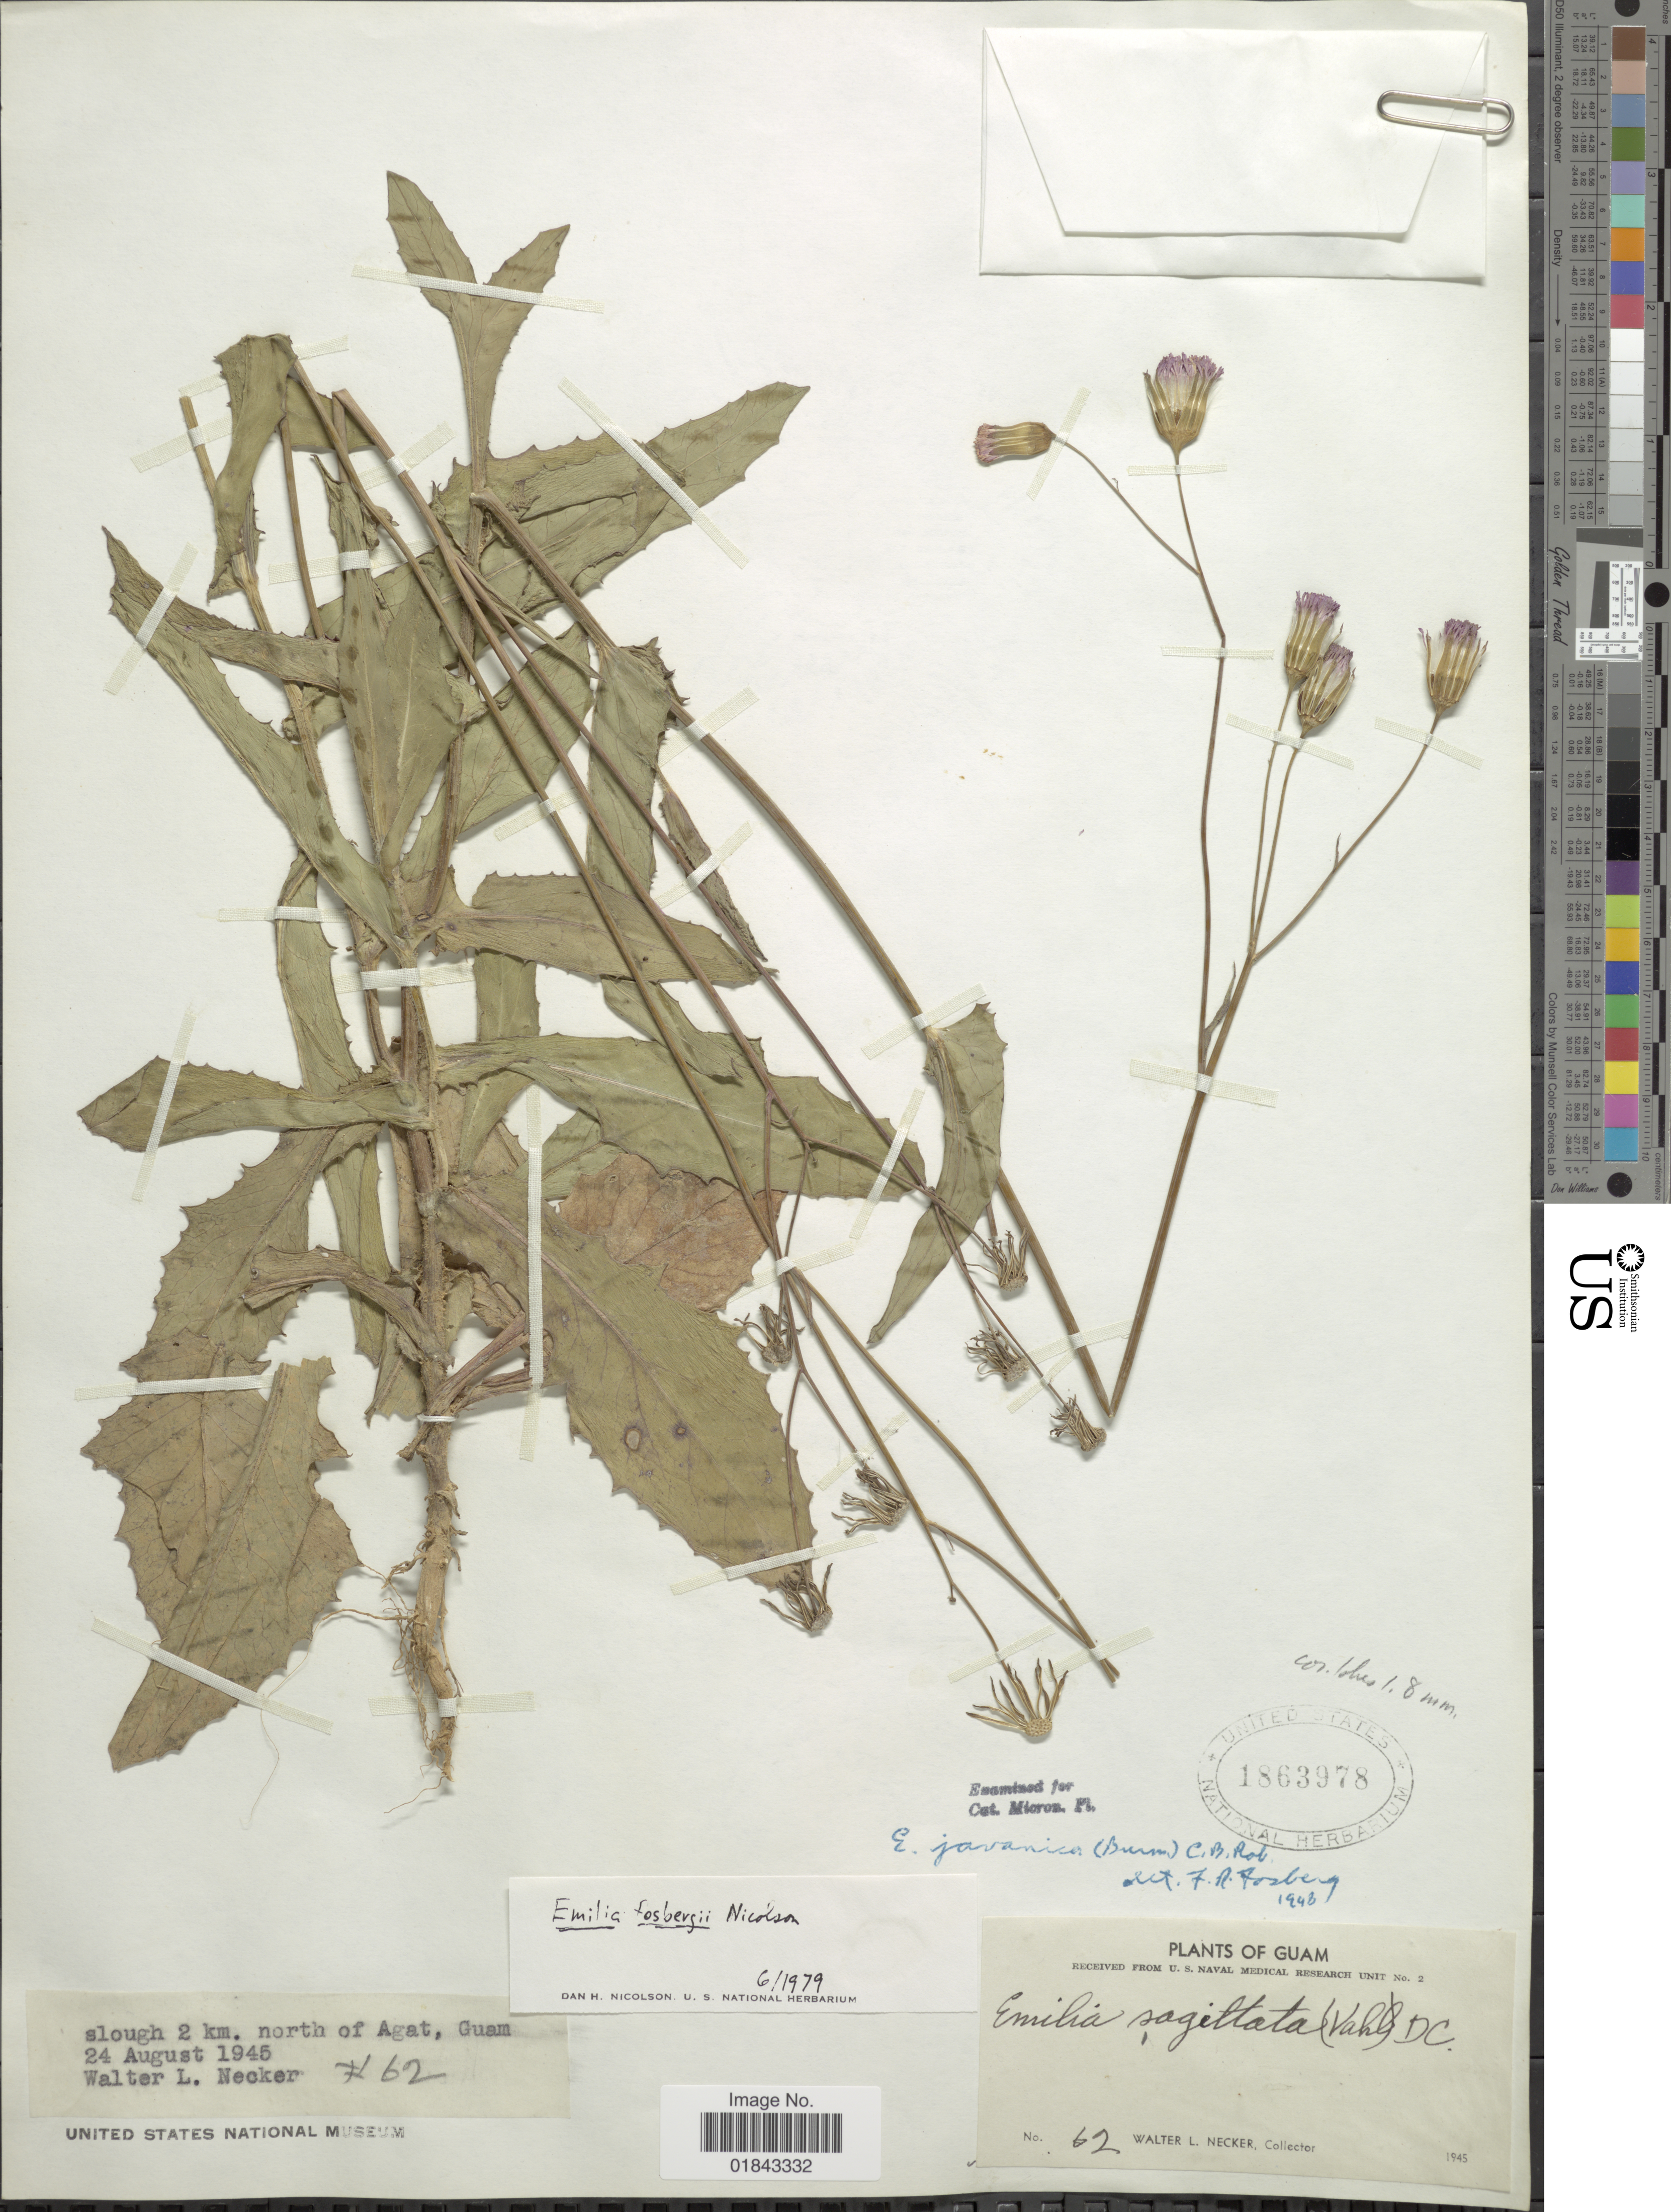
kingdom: Plantae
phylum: Tracheophyta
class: Magnoliopsida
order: Asterales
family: Asteraceae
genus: Emilia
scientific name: Emilia fosbergii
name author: Nicolson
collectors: W. L. Necker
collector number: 62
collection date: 1945-08-24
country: Guam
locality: Slough 2 km. north of Agat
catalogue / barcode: US 1863978